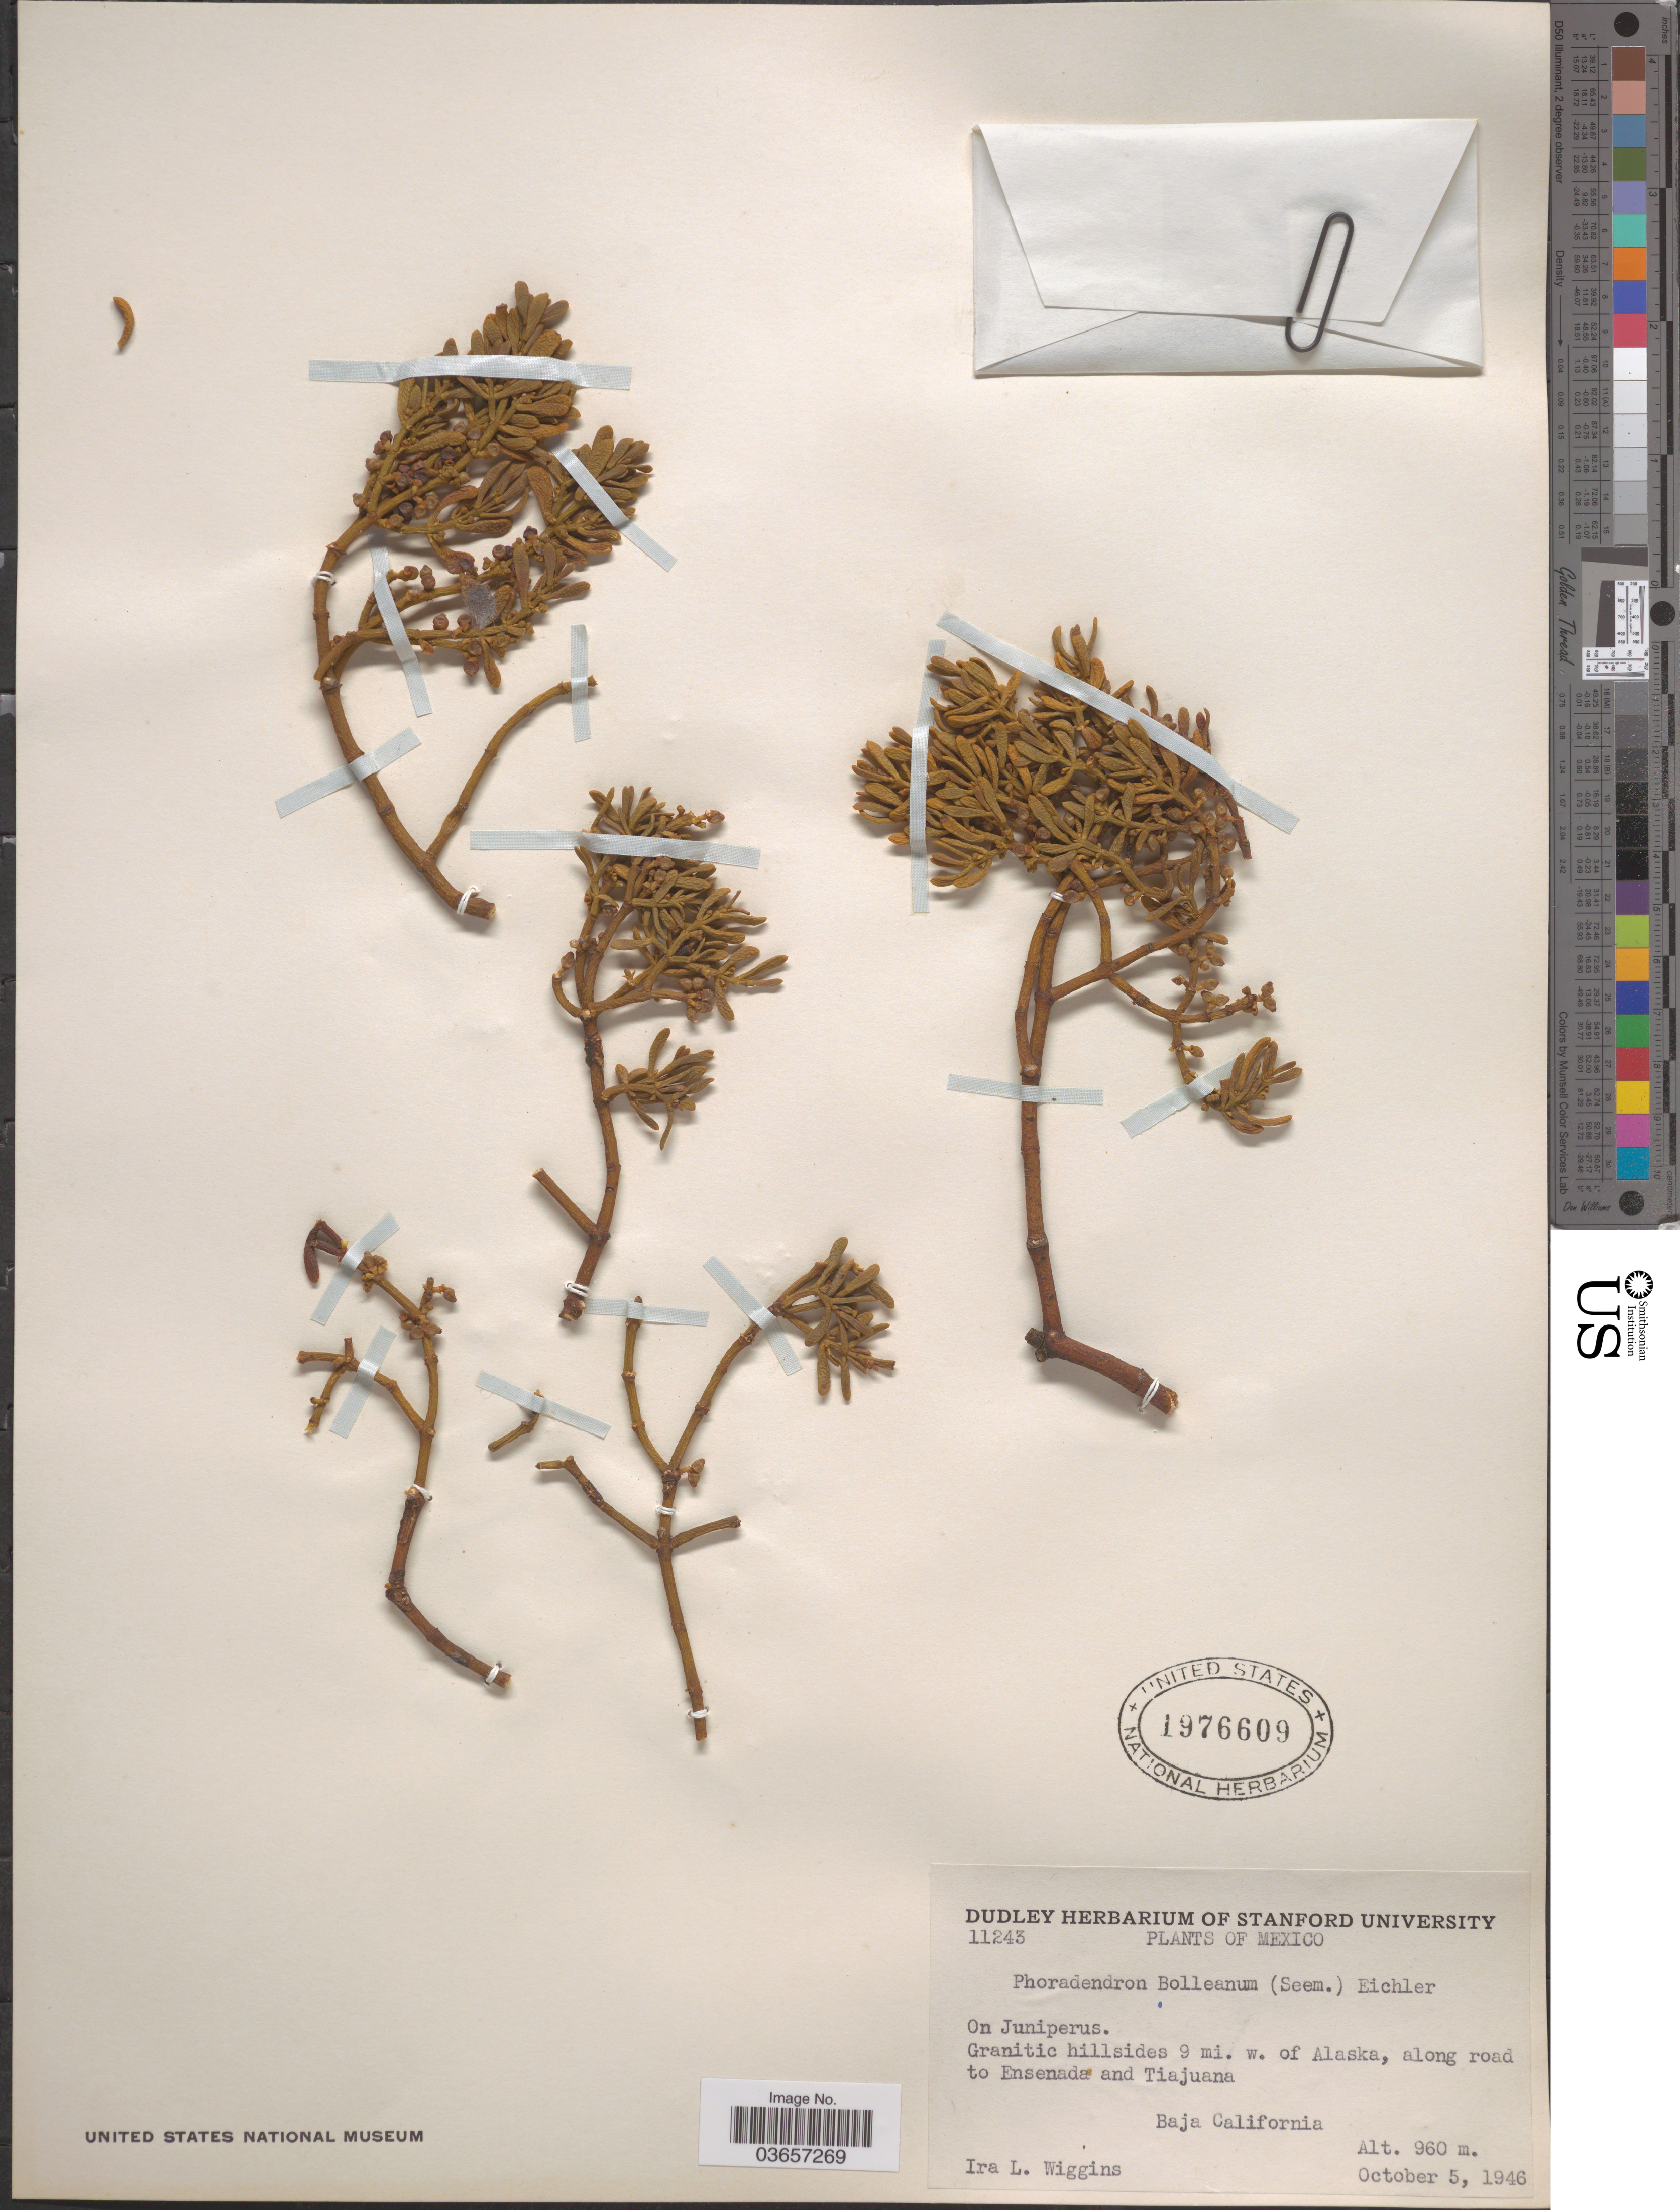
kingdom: Plantae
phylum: Tracheophyta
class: Magnoliopsida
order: Santalales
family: Viscaceae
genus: Phoradendron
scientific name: Phoradendron bolleanum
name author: (Seem.) Eichler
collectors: I. L. Wiggins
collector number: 11243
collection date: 1946-10-05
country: Mexico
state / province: Baja California Norte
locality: Granitic hillsides 9 mi. w. of Alaska, along road to Ensenada and Tiajuana.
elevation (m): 960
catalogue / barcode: US 1976609